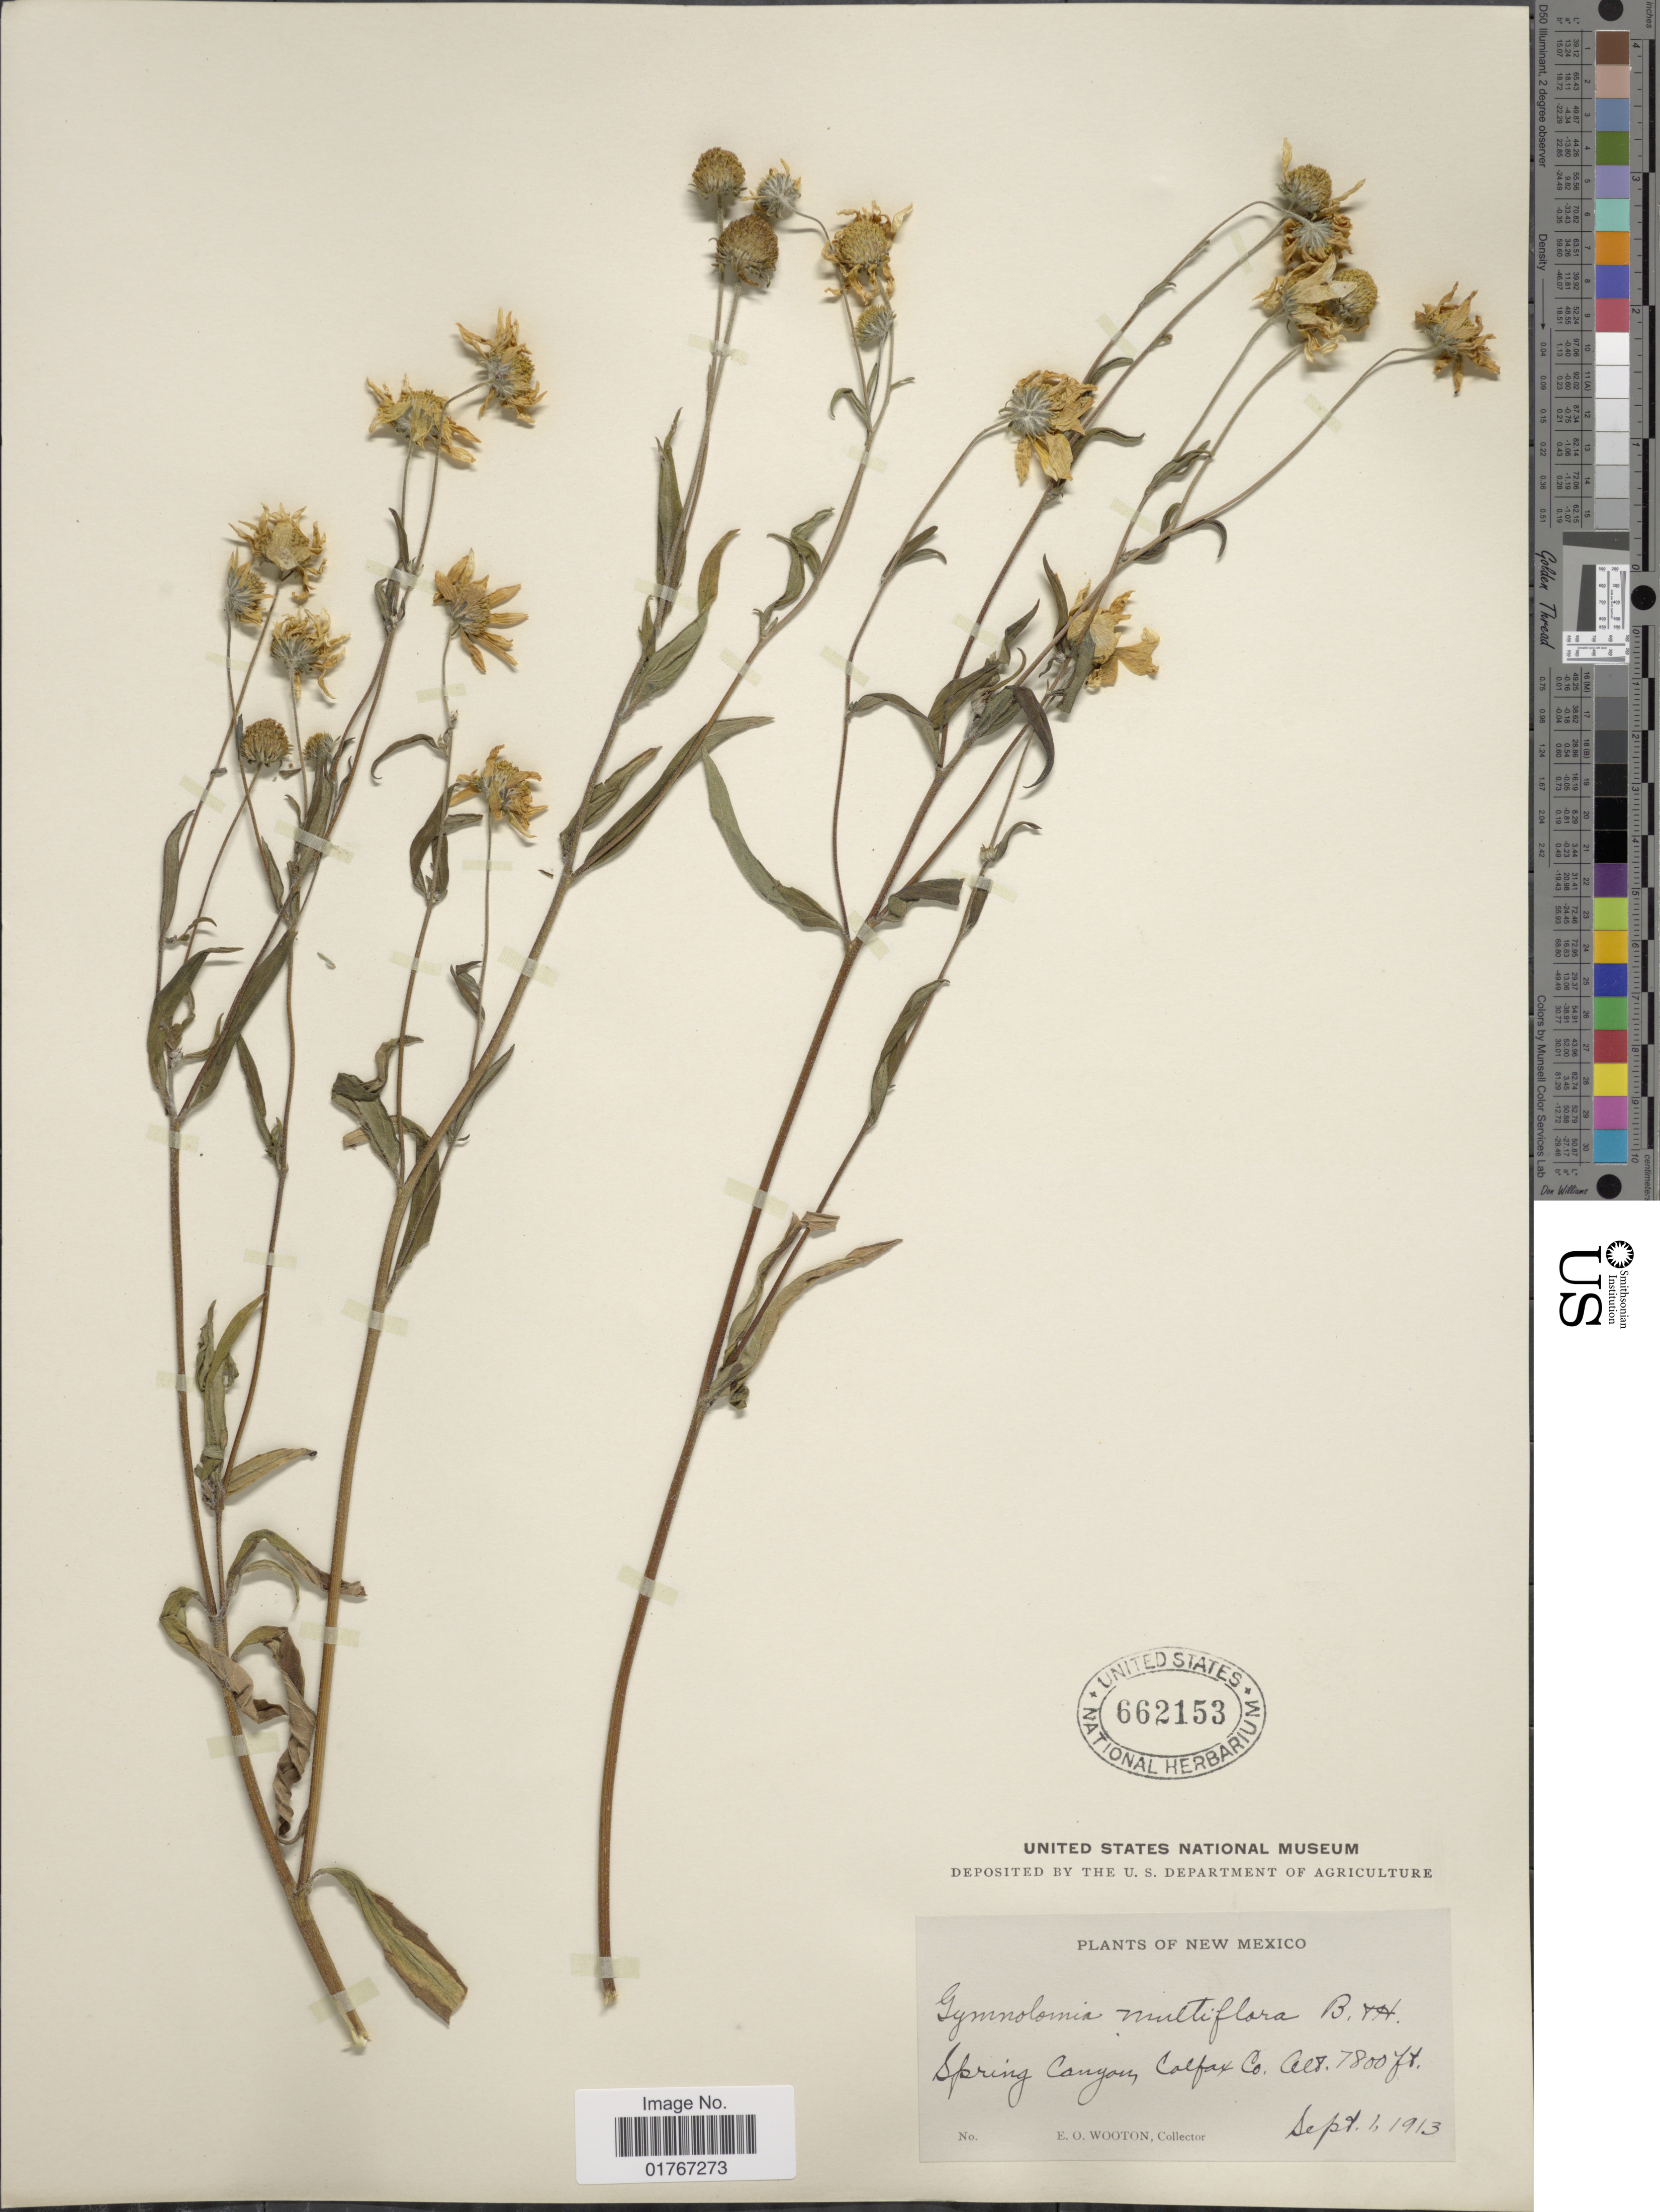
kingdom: Plantae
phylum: Tracheophyta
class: Magnoliopsida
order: Asterales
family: Asteraceae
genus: Heliomeris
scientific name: Heliomeris multiflora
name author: Nutt.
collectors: E. O. Wooton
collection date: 1913-09-01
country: United States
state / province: New Mexico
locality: Spring Canyon, Calfax Co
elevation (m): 2377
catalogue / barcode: US 662153